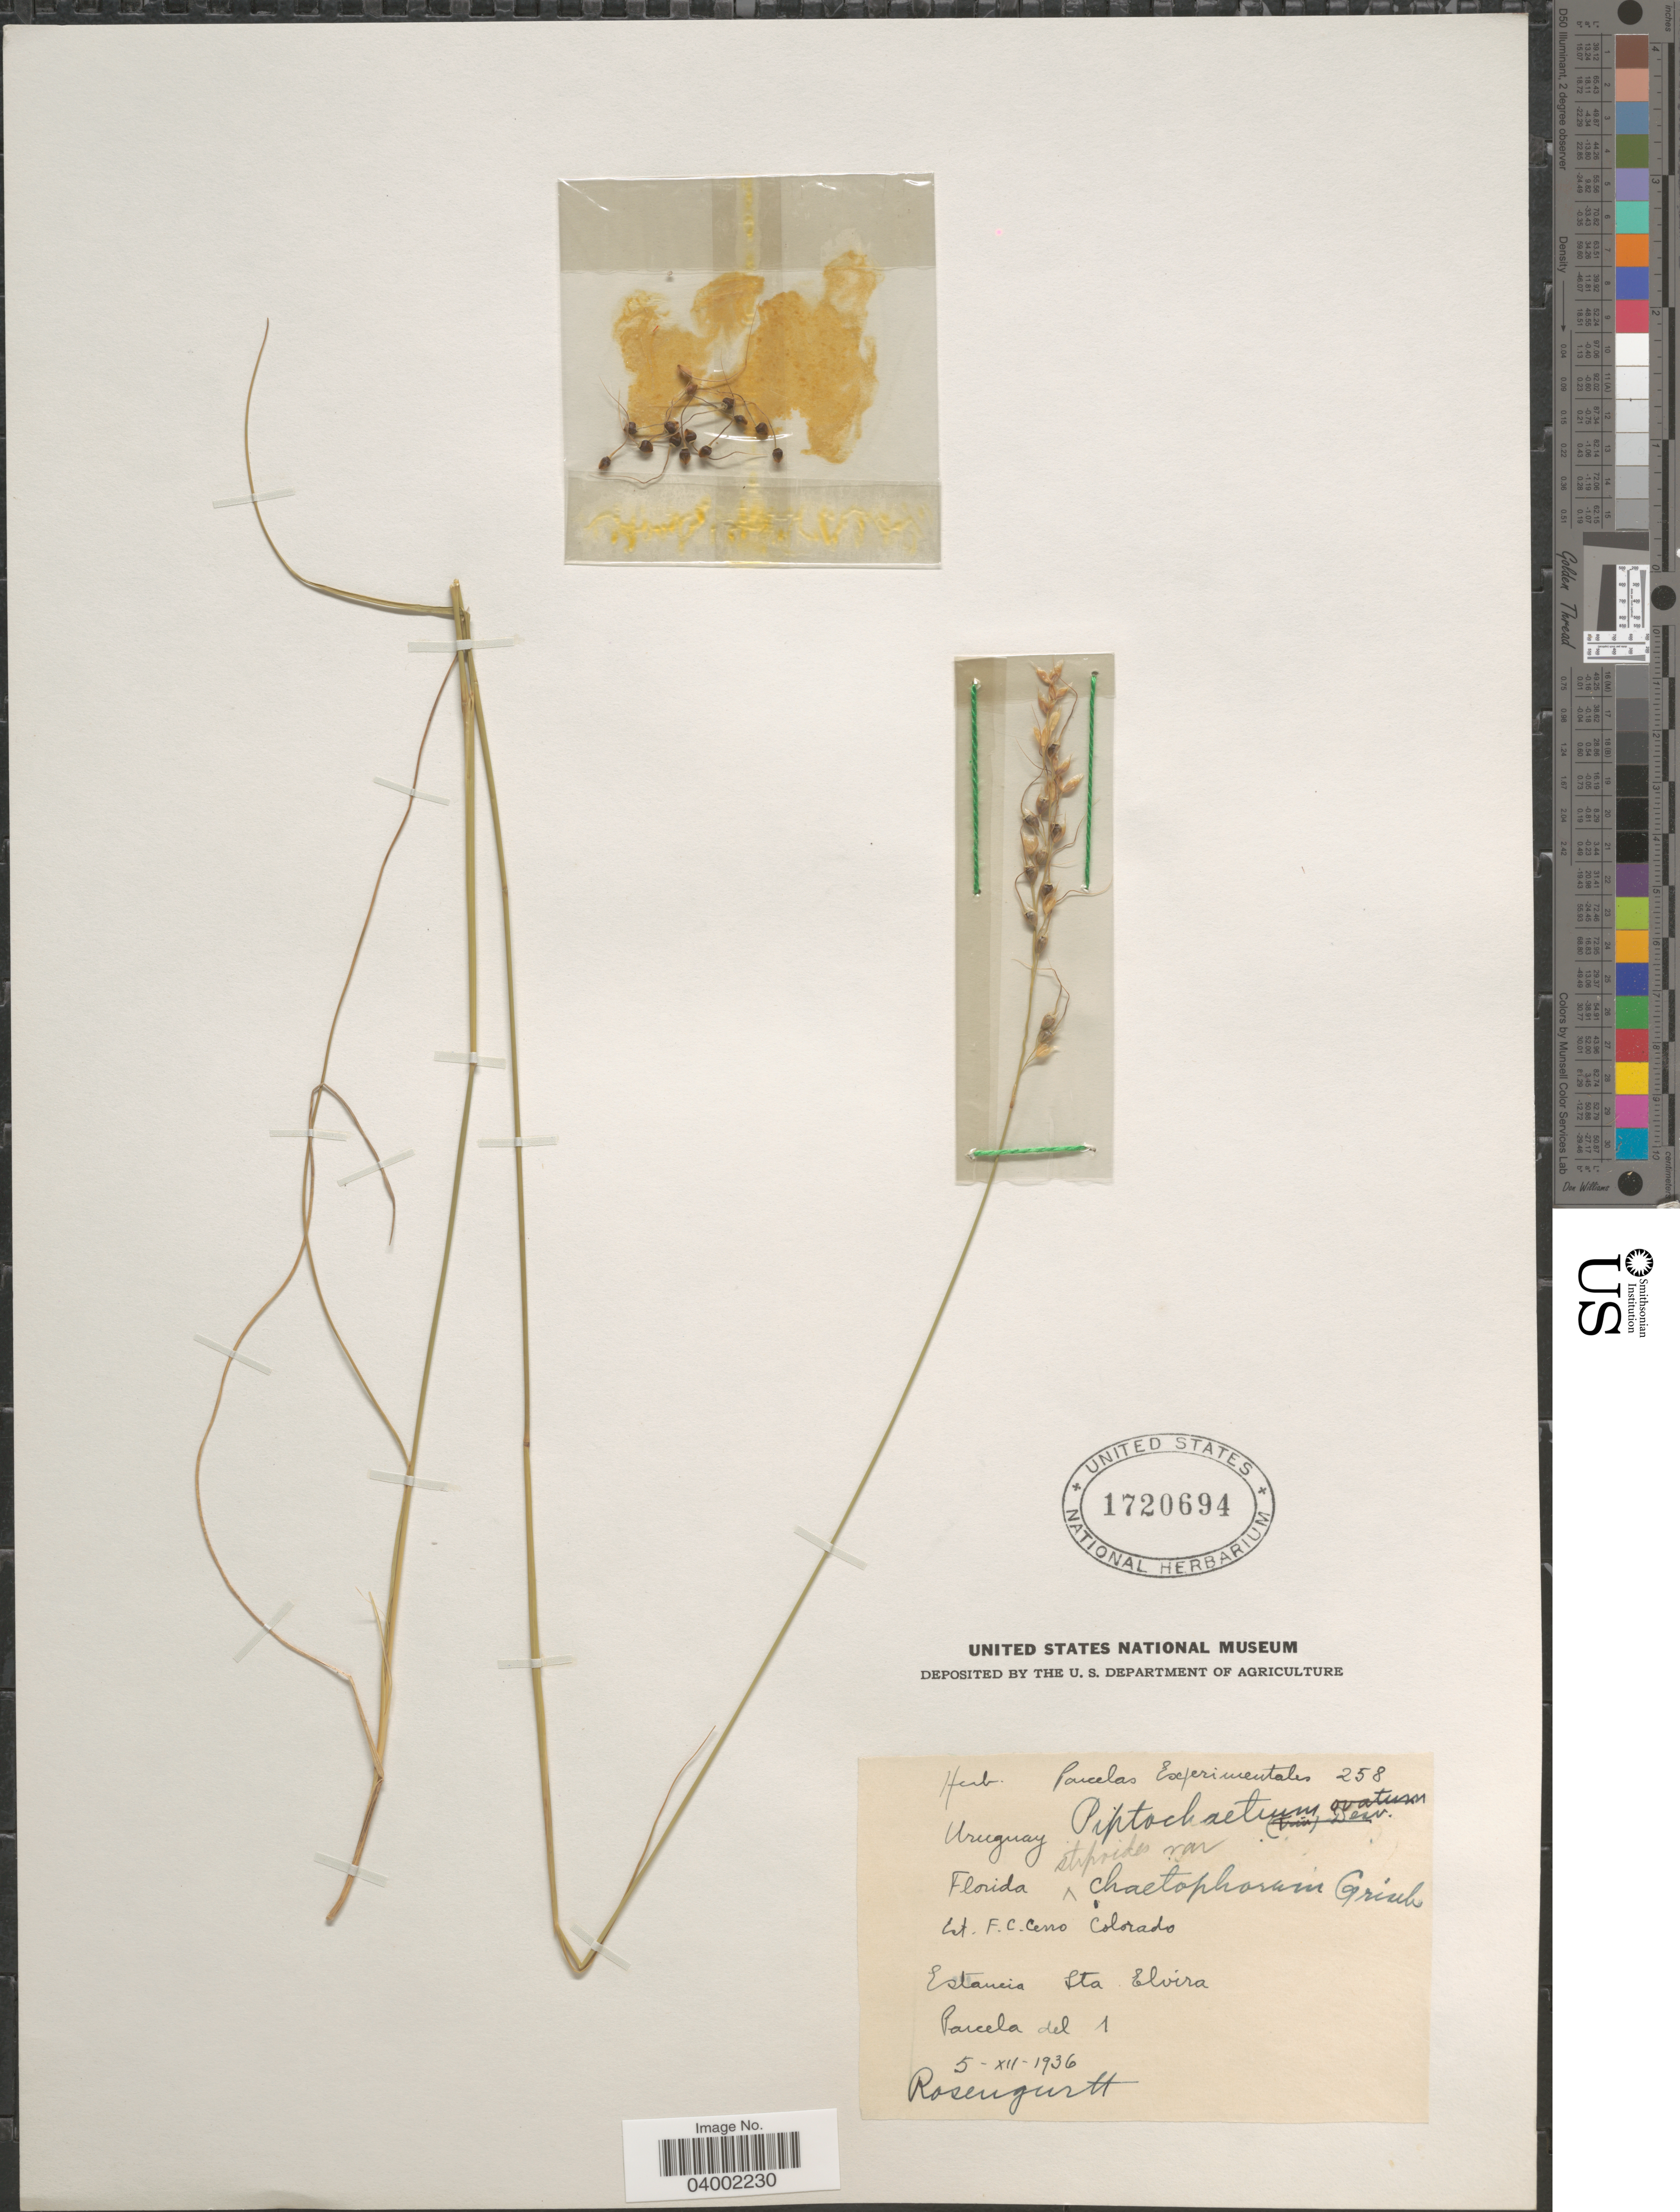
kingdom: Plantae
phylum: Tracheophyta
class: Liliopsida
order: Poales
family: Poaceae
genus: Piptochaetium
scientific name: Piptochaetium stipoides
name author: (Trin. & Rupr.) Hack. & Arechav.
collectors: Rosengurtt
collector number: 258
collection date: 1936-12-05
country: Uruguay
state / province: Florida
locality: Est. F. C. Cerro Colorado. Estancia Sta Elvira. Parcela del 1.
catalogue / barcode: US 1720694